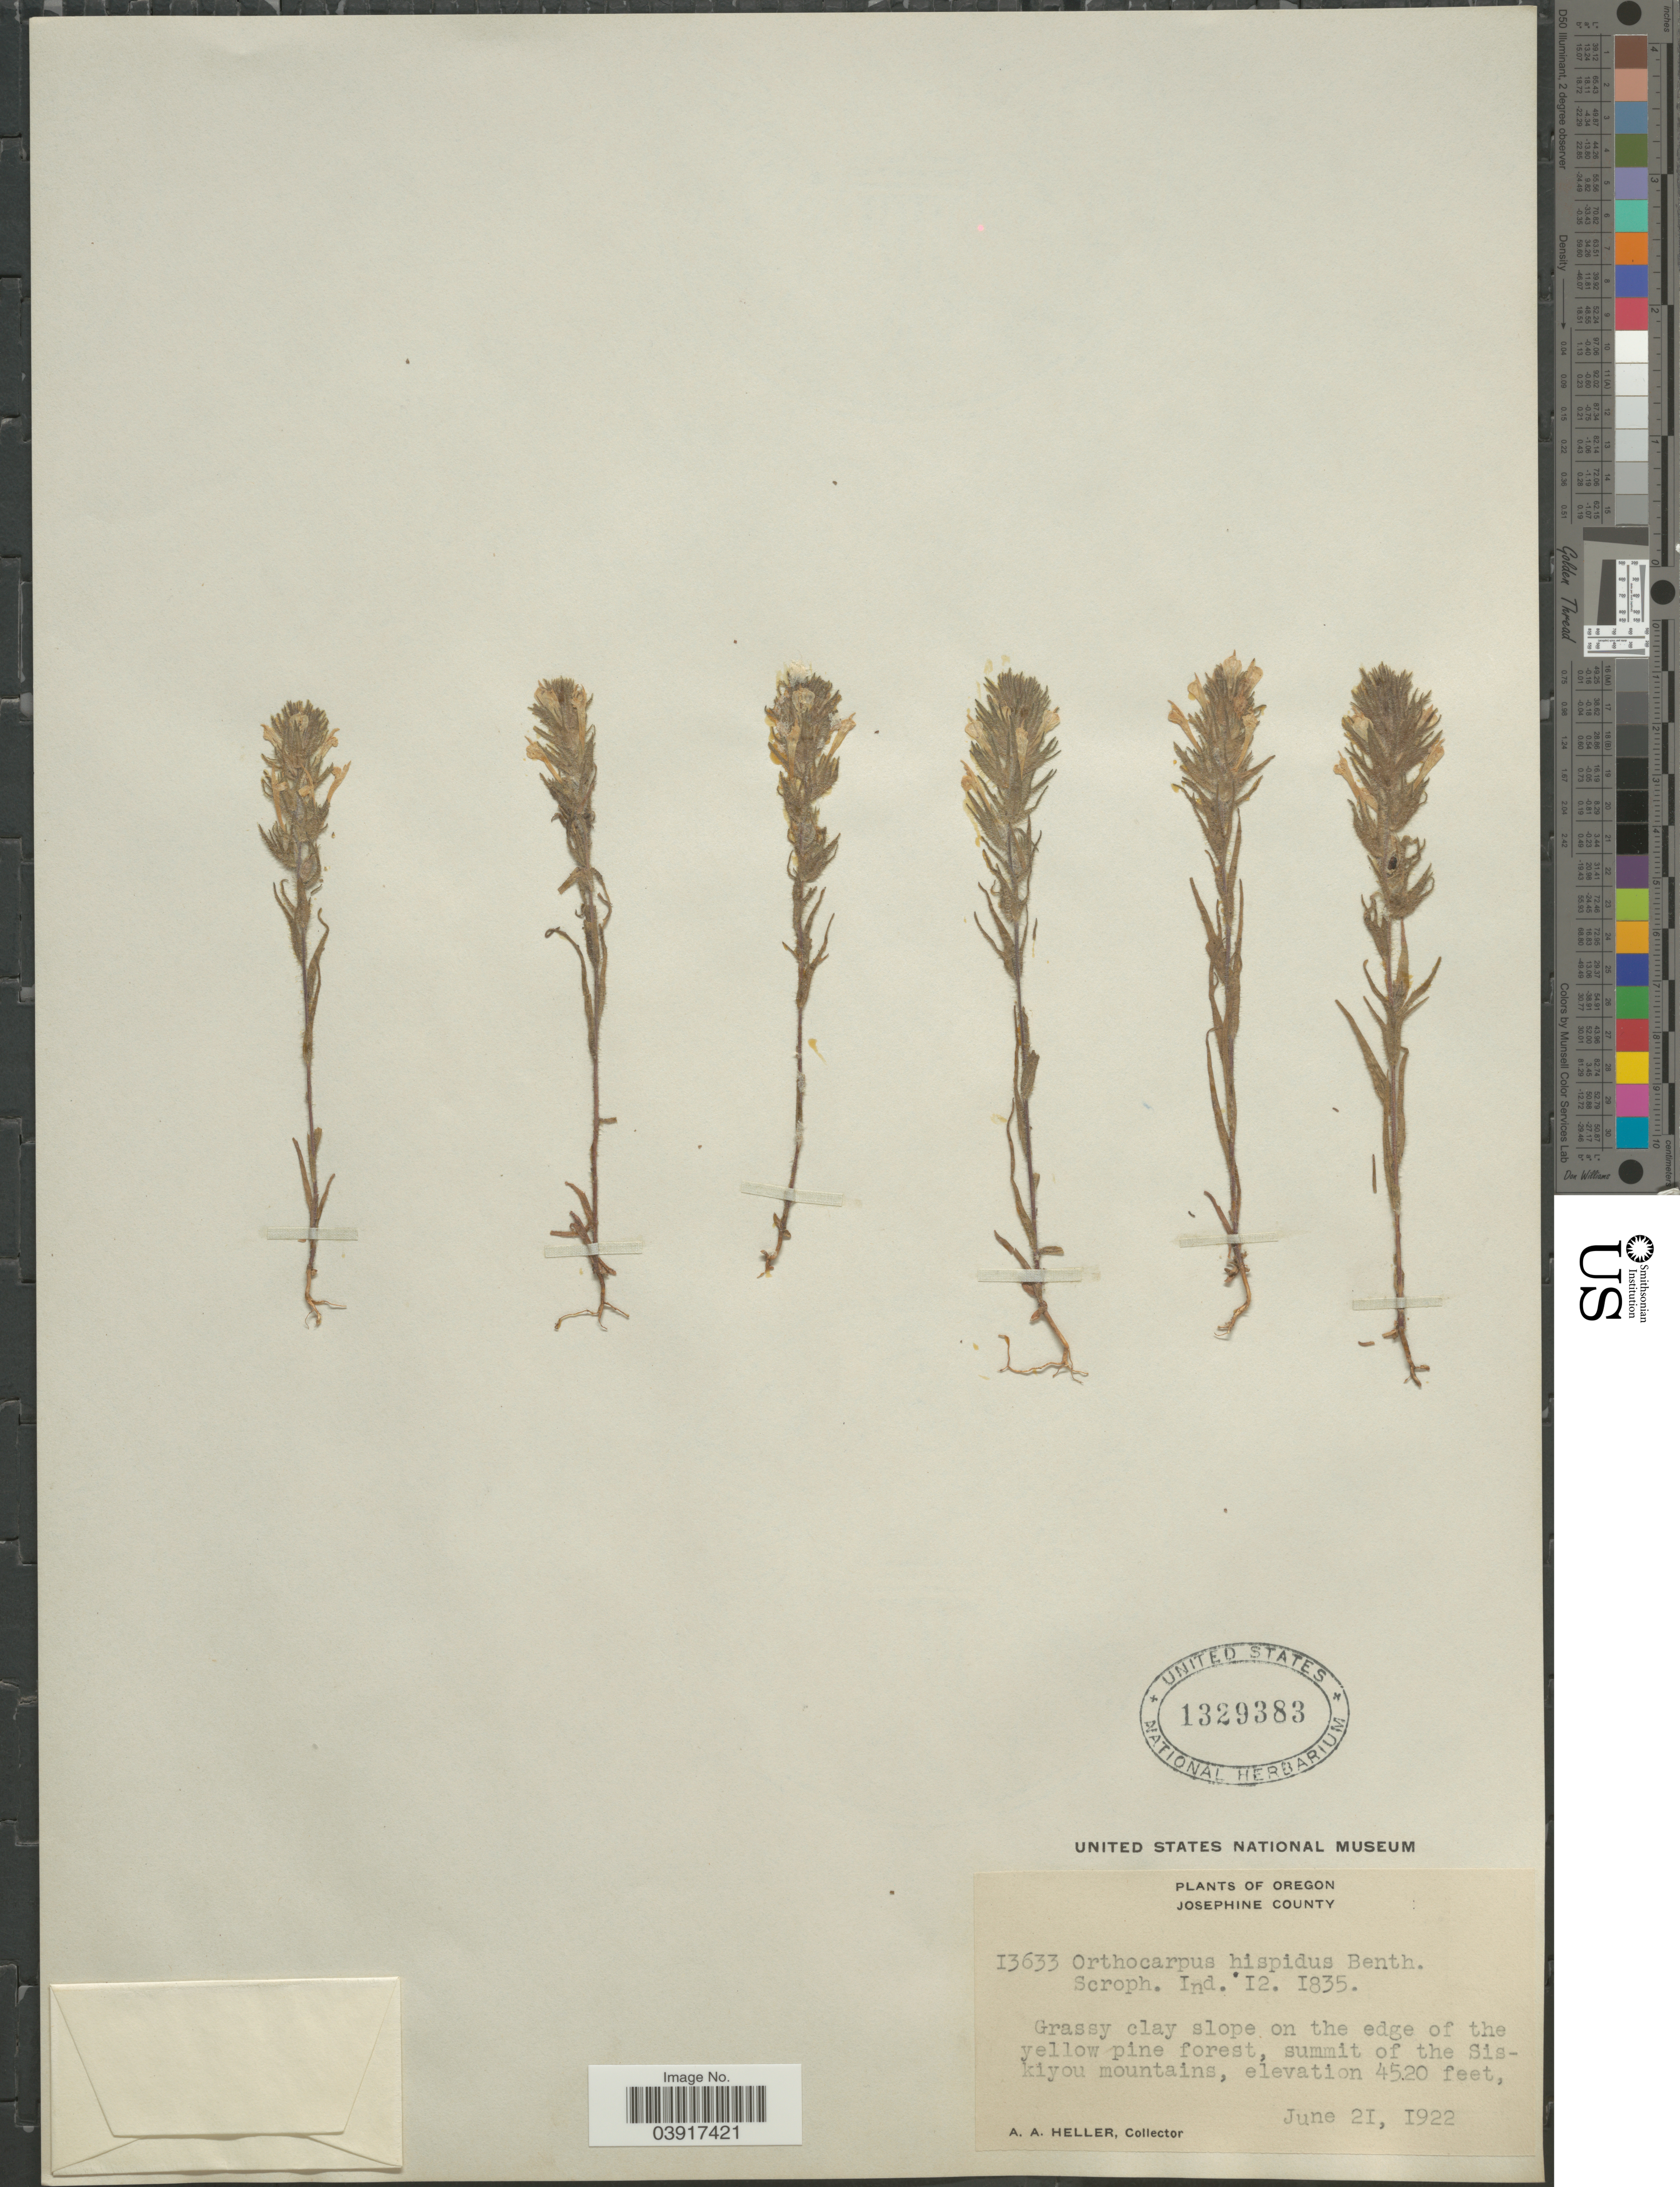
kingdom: Plantae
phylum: Tracheophyta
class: Magnoliopsida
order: Lamiales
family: Orobanchaceae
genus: Orthocarpus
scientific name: Orthocarpus hispidus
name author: Benth.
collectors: A. A. Heller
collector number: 13633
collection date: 1922-06-21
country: United States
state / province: Oregon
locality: Josephine County. Grassy clay slope on the edge of the yellow pine forest, summit of the Siskiyou mountains.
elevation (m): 1378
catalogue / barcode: US 1329383